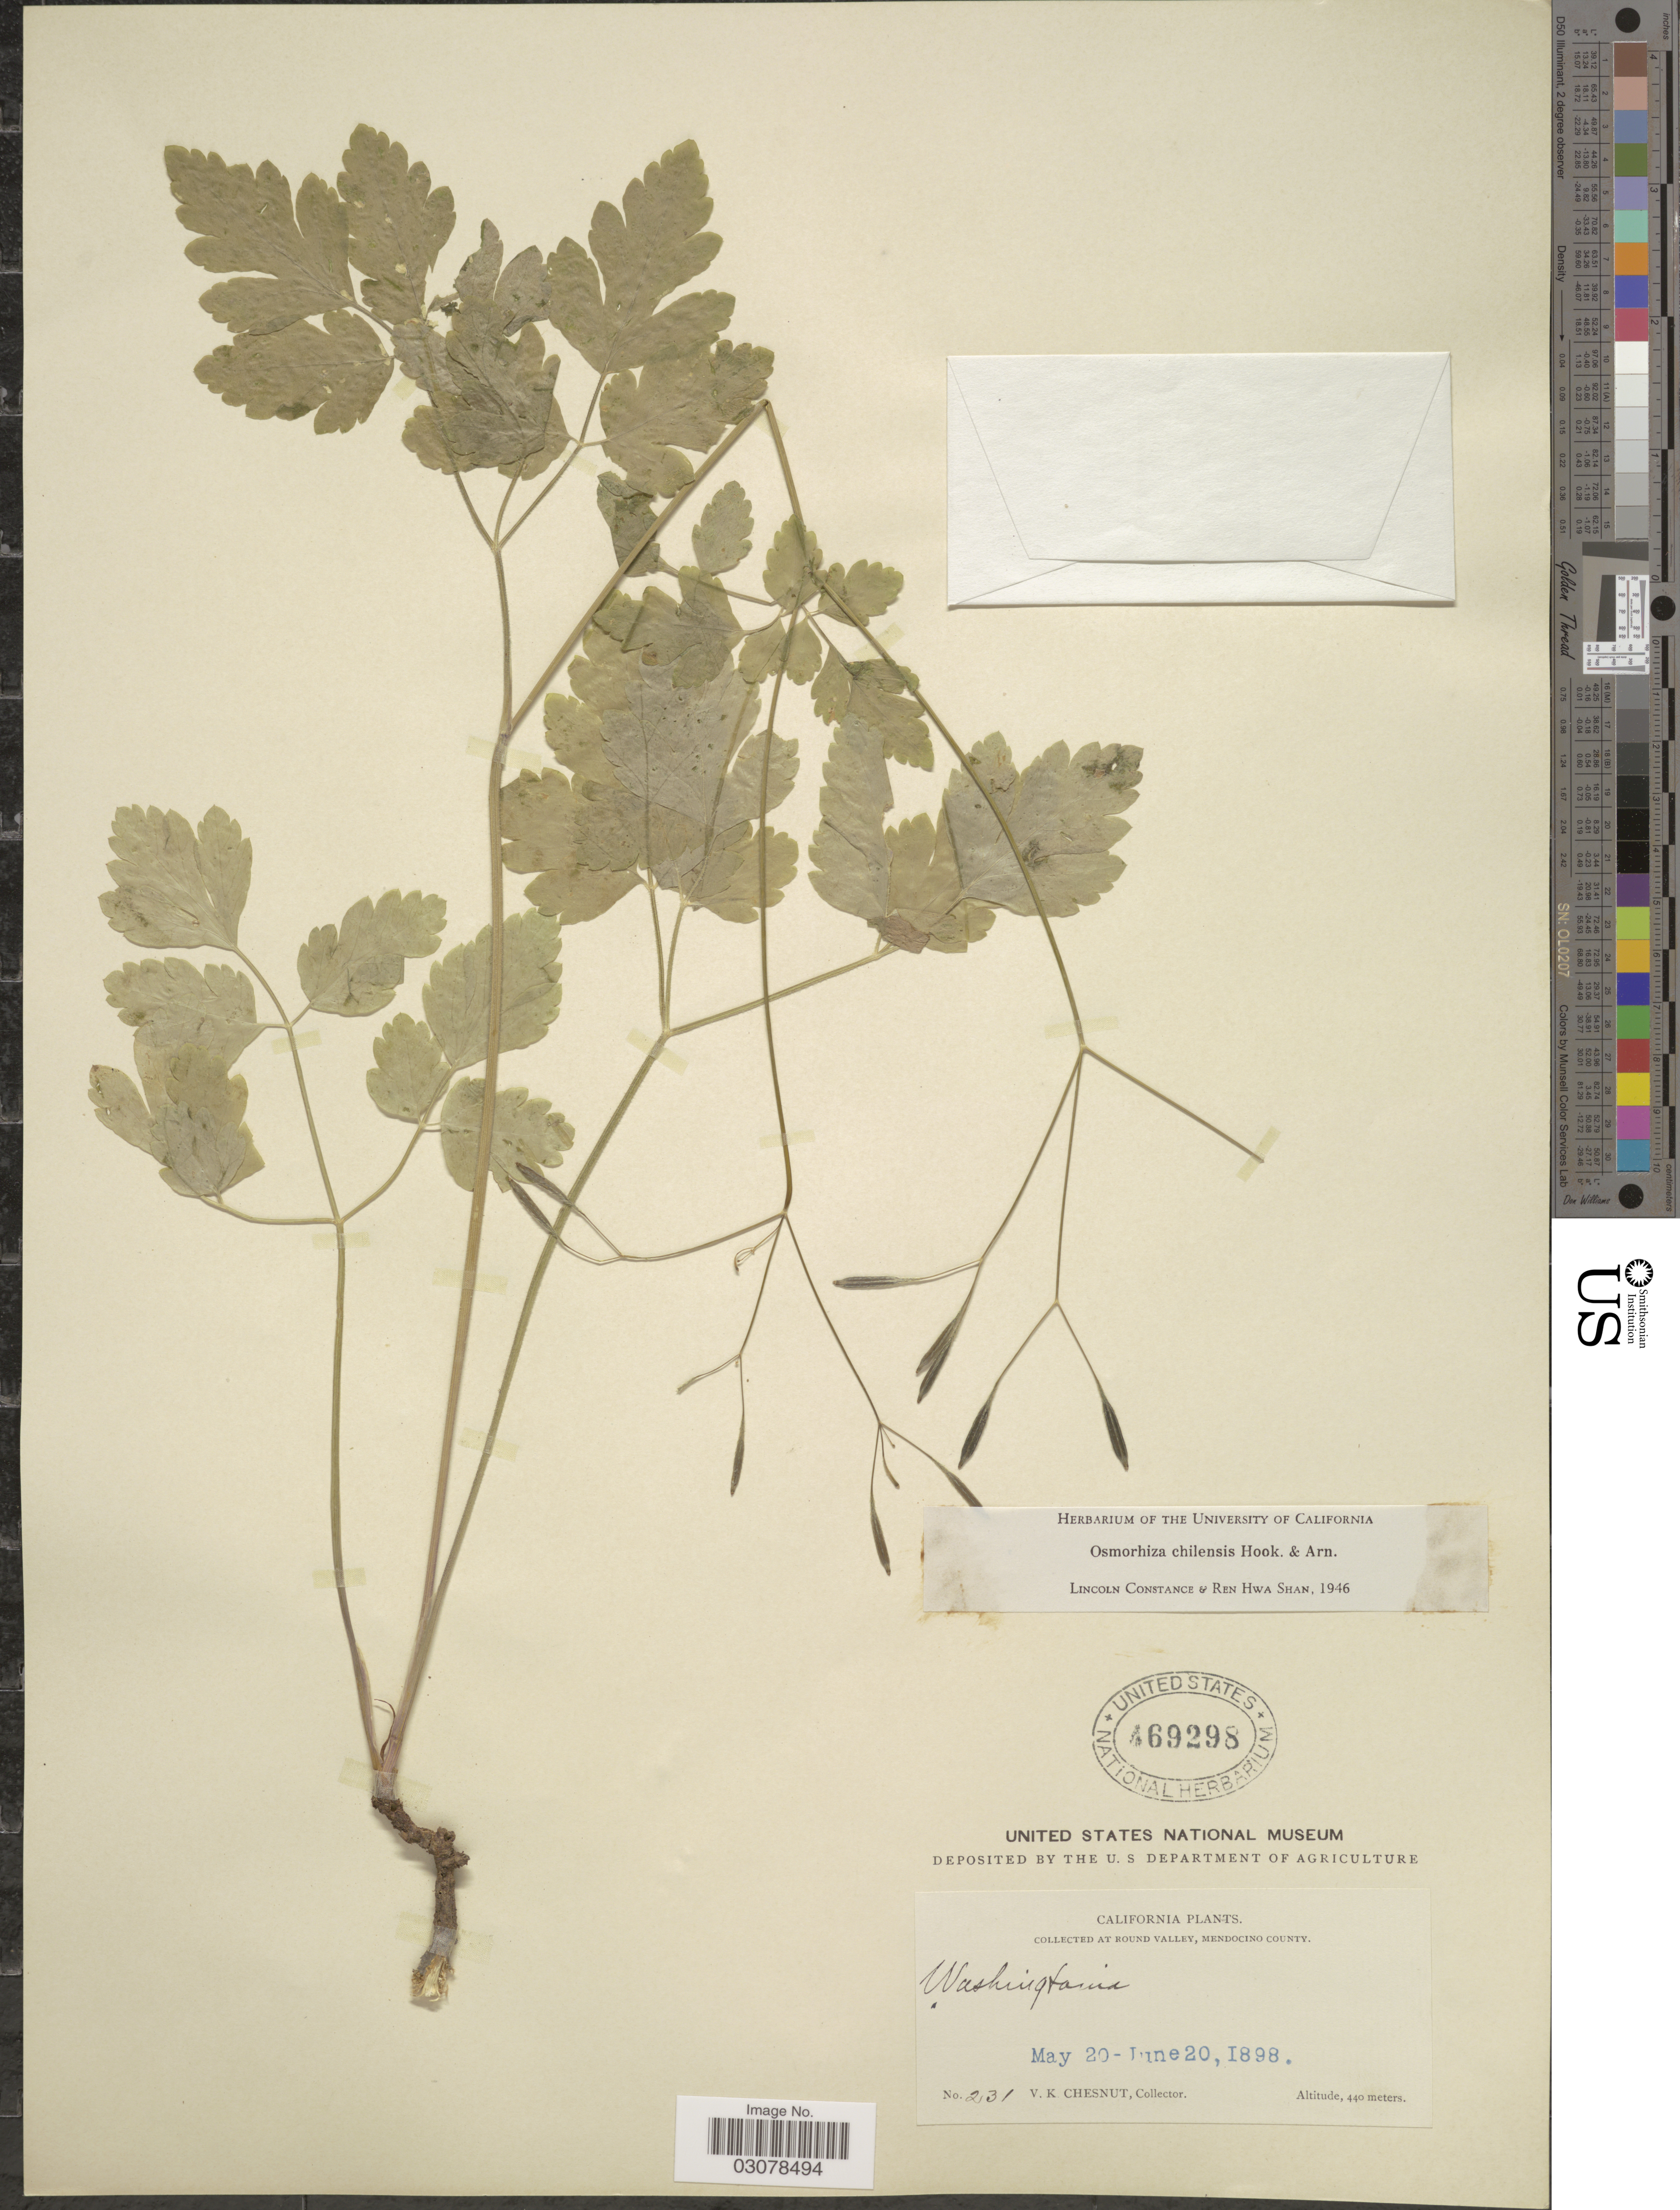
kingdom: Plantae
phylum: Tracheophyta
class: Magnoliopsida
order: Apiales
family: Apiaceae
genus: Osmorhiza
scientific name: Osmorhiza chilensis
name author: Hook. & Arn.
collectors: V. Chesnut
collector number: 231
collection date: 1898-05-20/1898-06-20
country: United States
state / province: California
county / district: Mendocino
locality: Collected at Round Valley, Mendocino County.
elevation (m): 440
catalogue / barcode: US 469298